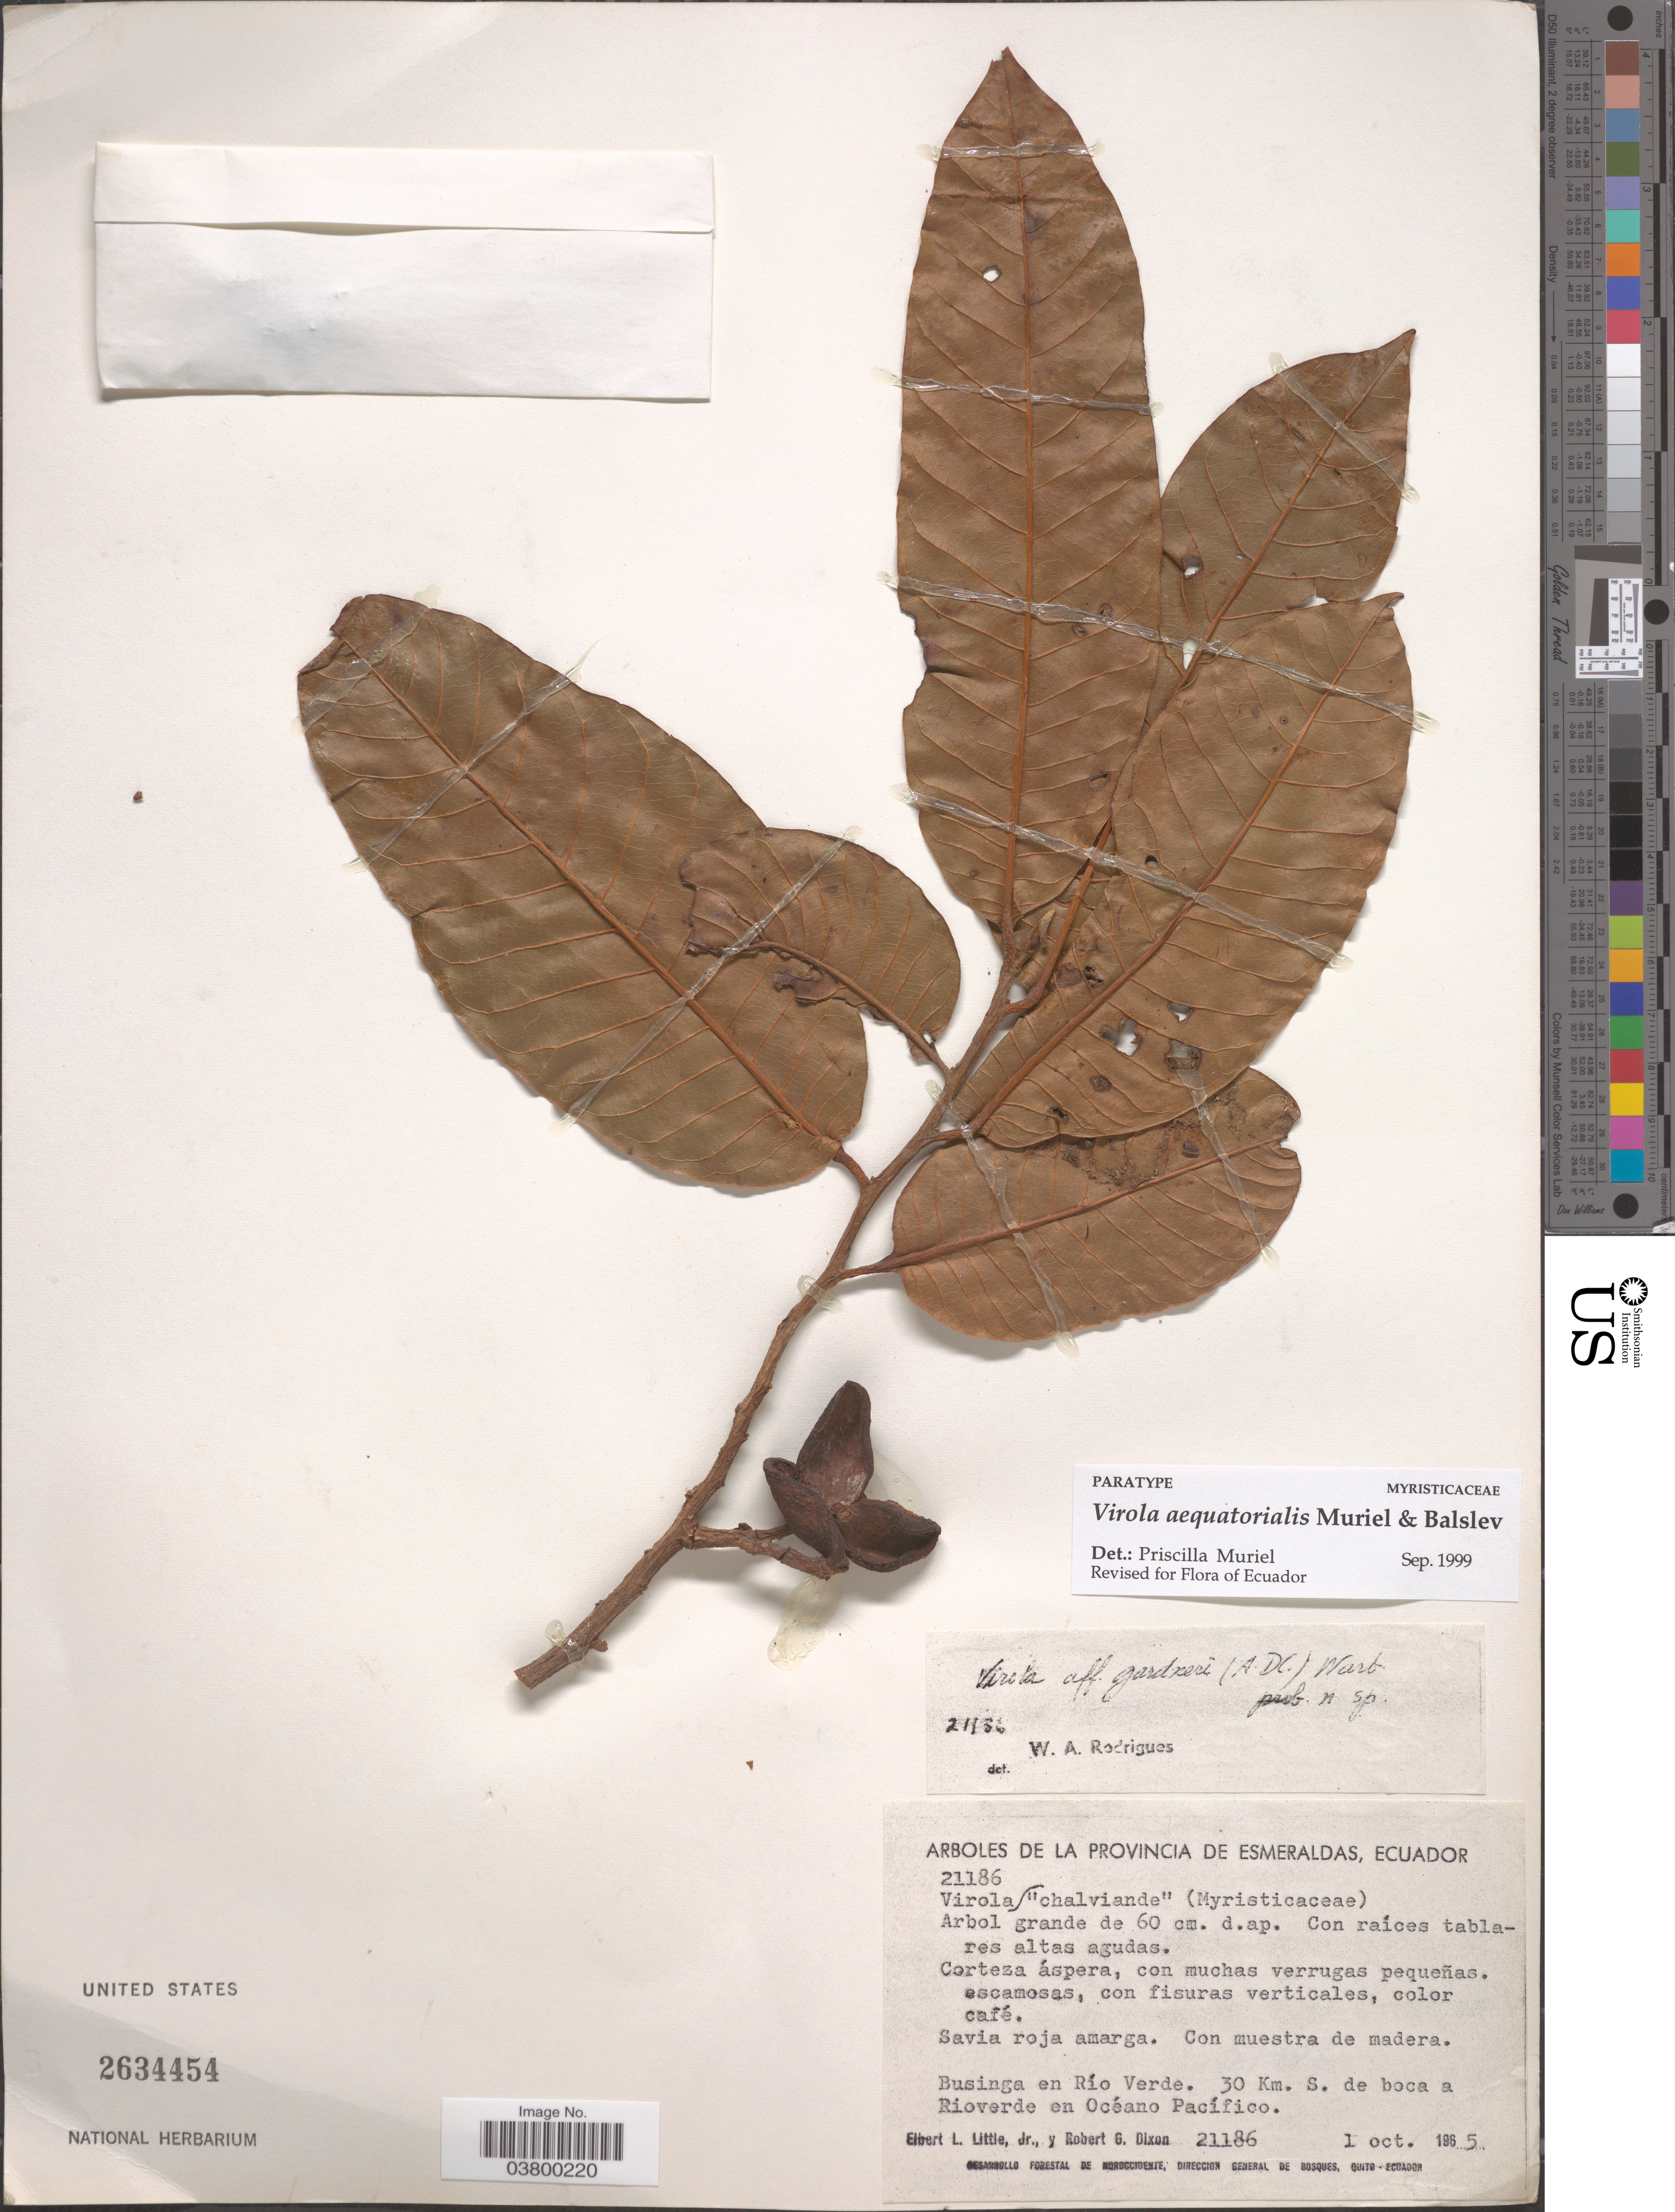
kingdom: Plantae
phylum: Tracheophyta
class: Magnoliopsida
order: Magnoliales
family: Myristicaceae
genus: Virola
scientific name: Virola aequatorialis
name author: Muriel & Balslev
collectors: E. L. Little & R. G. Dixon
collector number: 21186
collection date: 1965-10-01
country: Ecuador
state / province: Esmeraldas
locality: Businga en Río Verde. 30 Km. S. de boca a Rioverde en Océano Pacífico.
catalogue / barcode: US 2634454